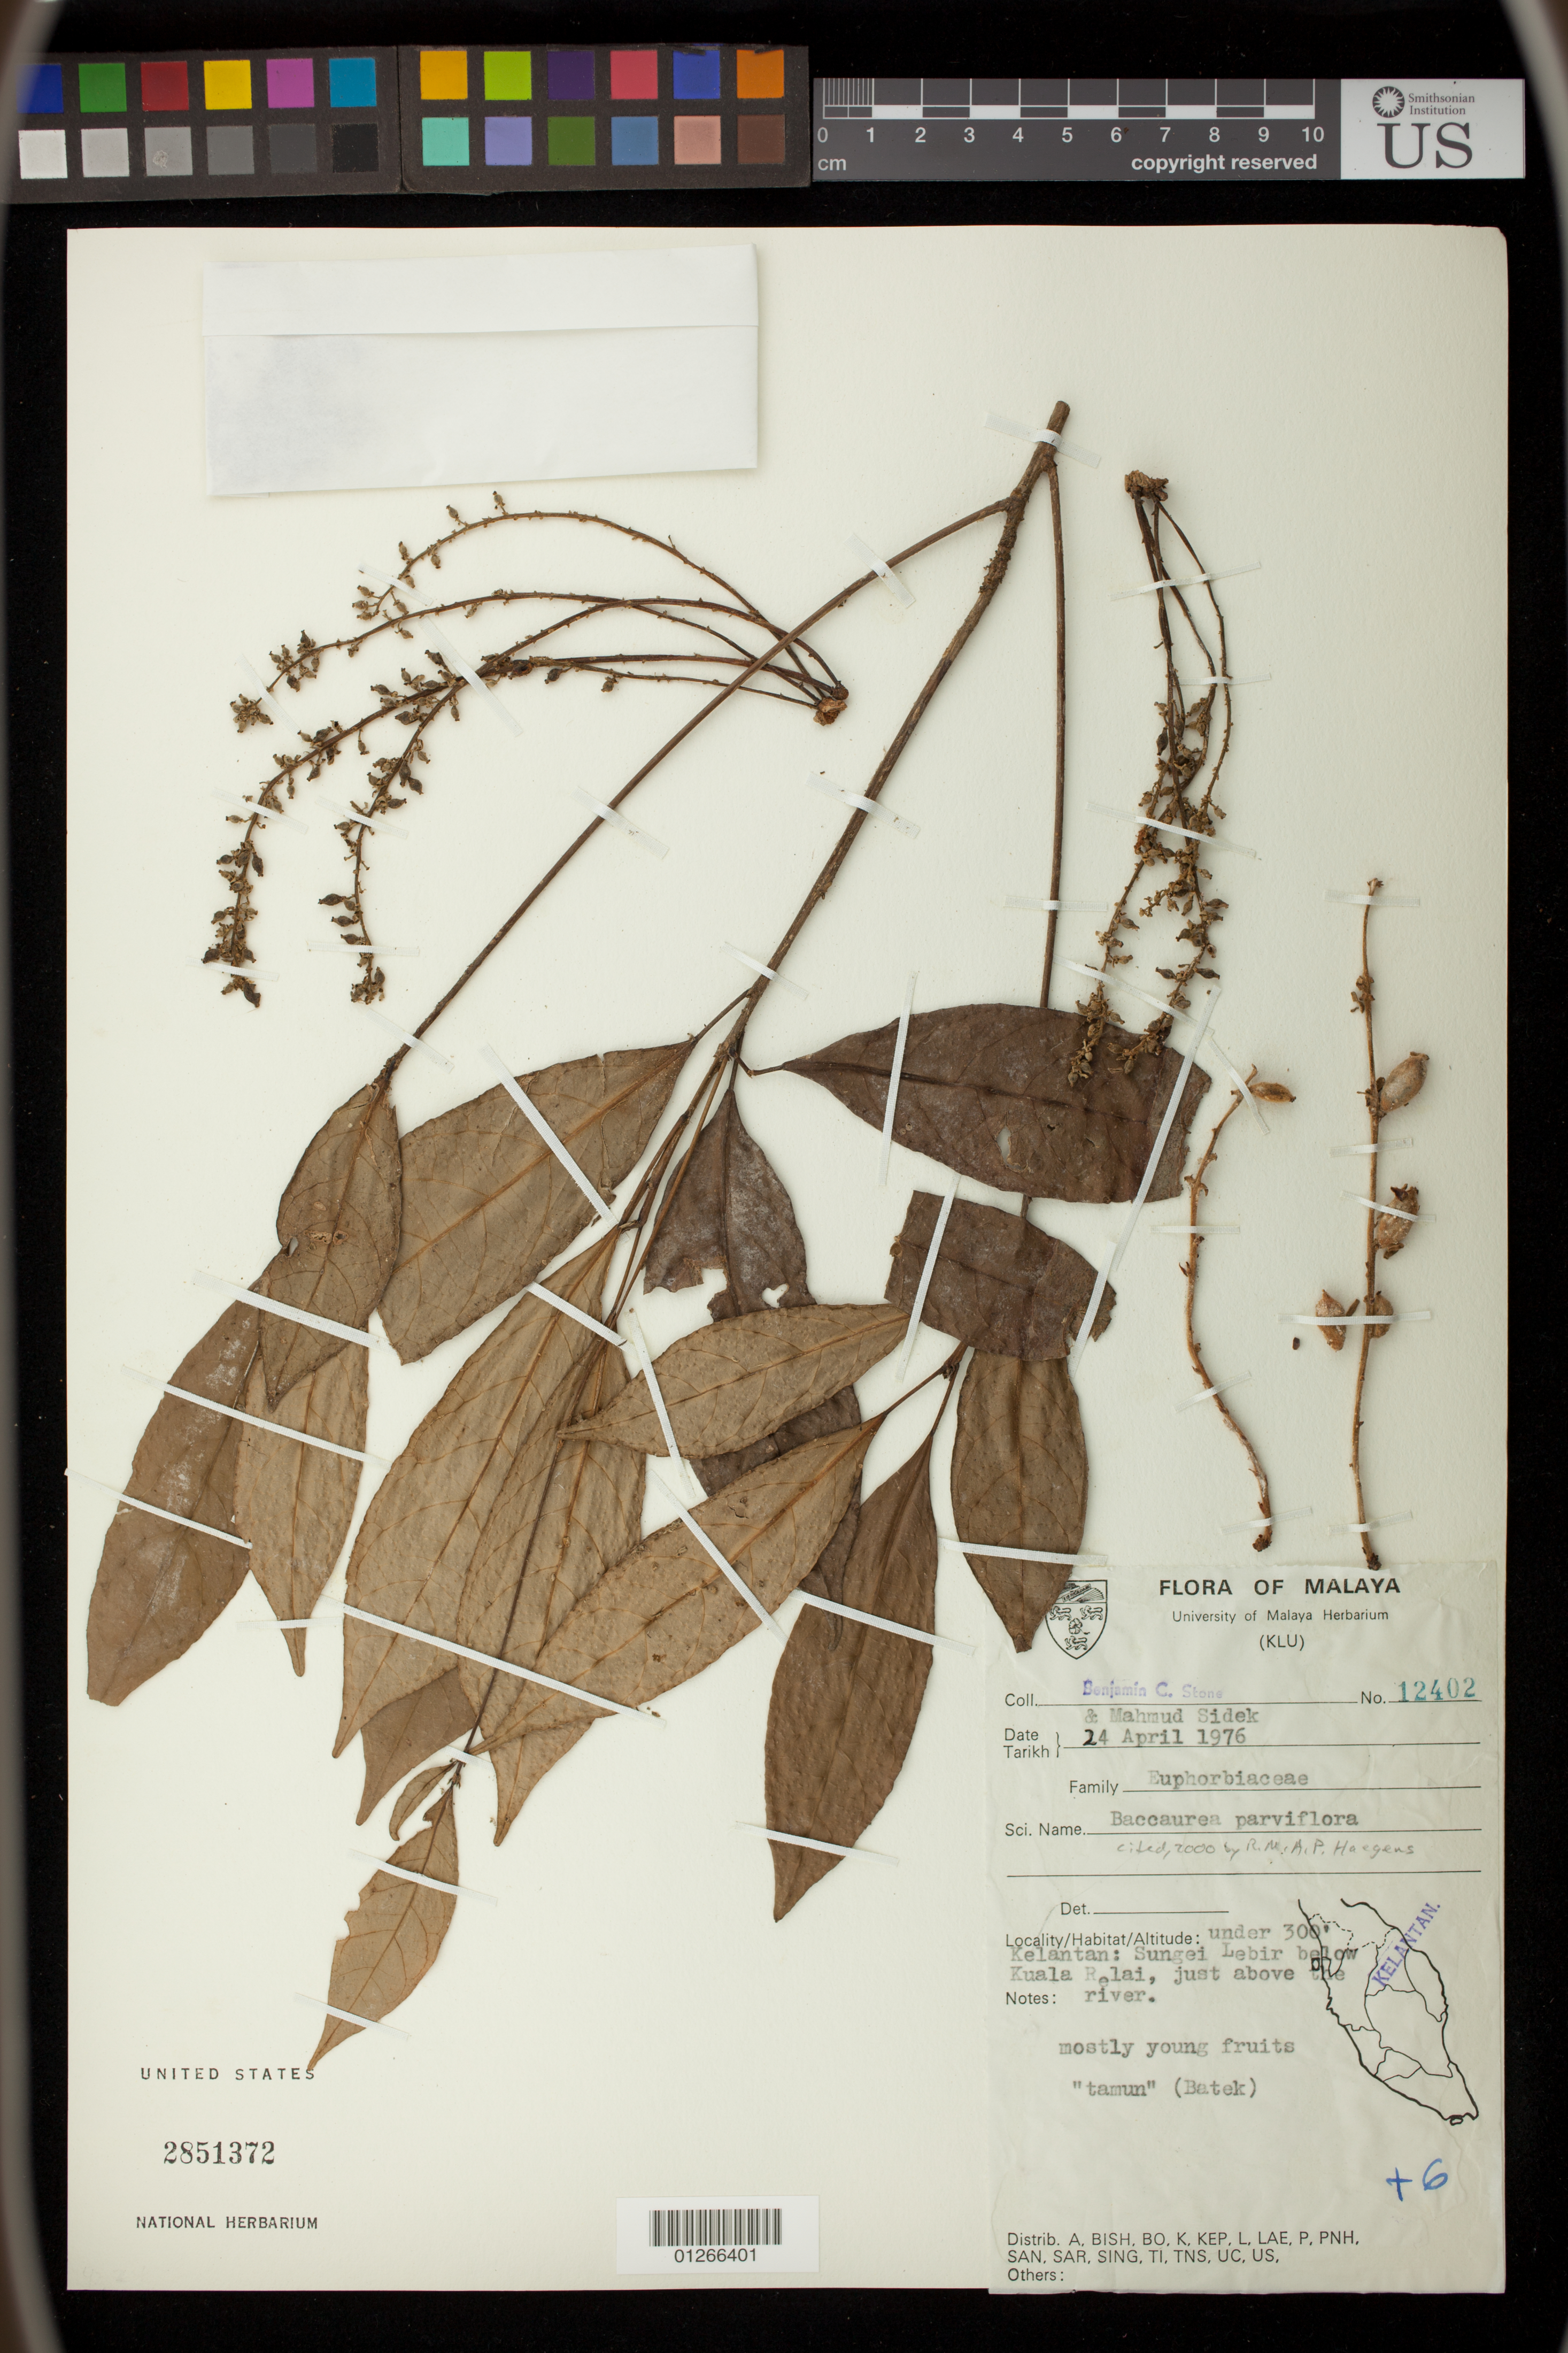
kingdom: Plantae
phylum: Tracheophyta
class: Magnoliopsida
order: Malpighiales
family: Phyllanthaceae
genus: Baccaurea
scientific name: Baccaurea parviflora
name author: M. Arg.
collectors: B. C. Stone & M. Sidek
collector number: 12402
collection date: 1976-04-24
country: Malaysia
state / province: Kelantan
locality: Sungei [Sungai] Lebir below Kuala Relai, just above the river.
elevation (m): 0